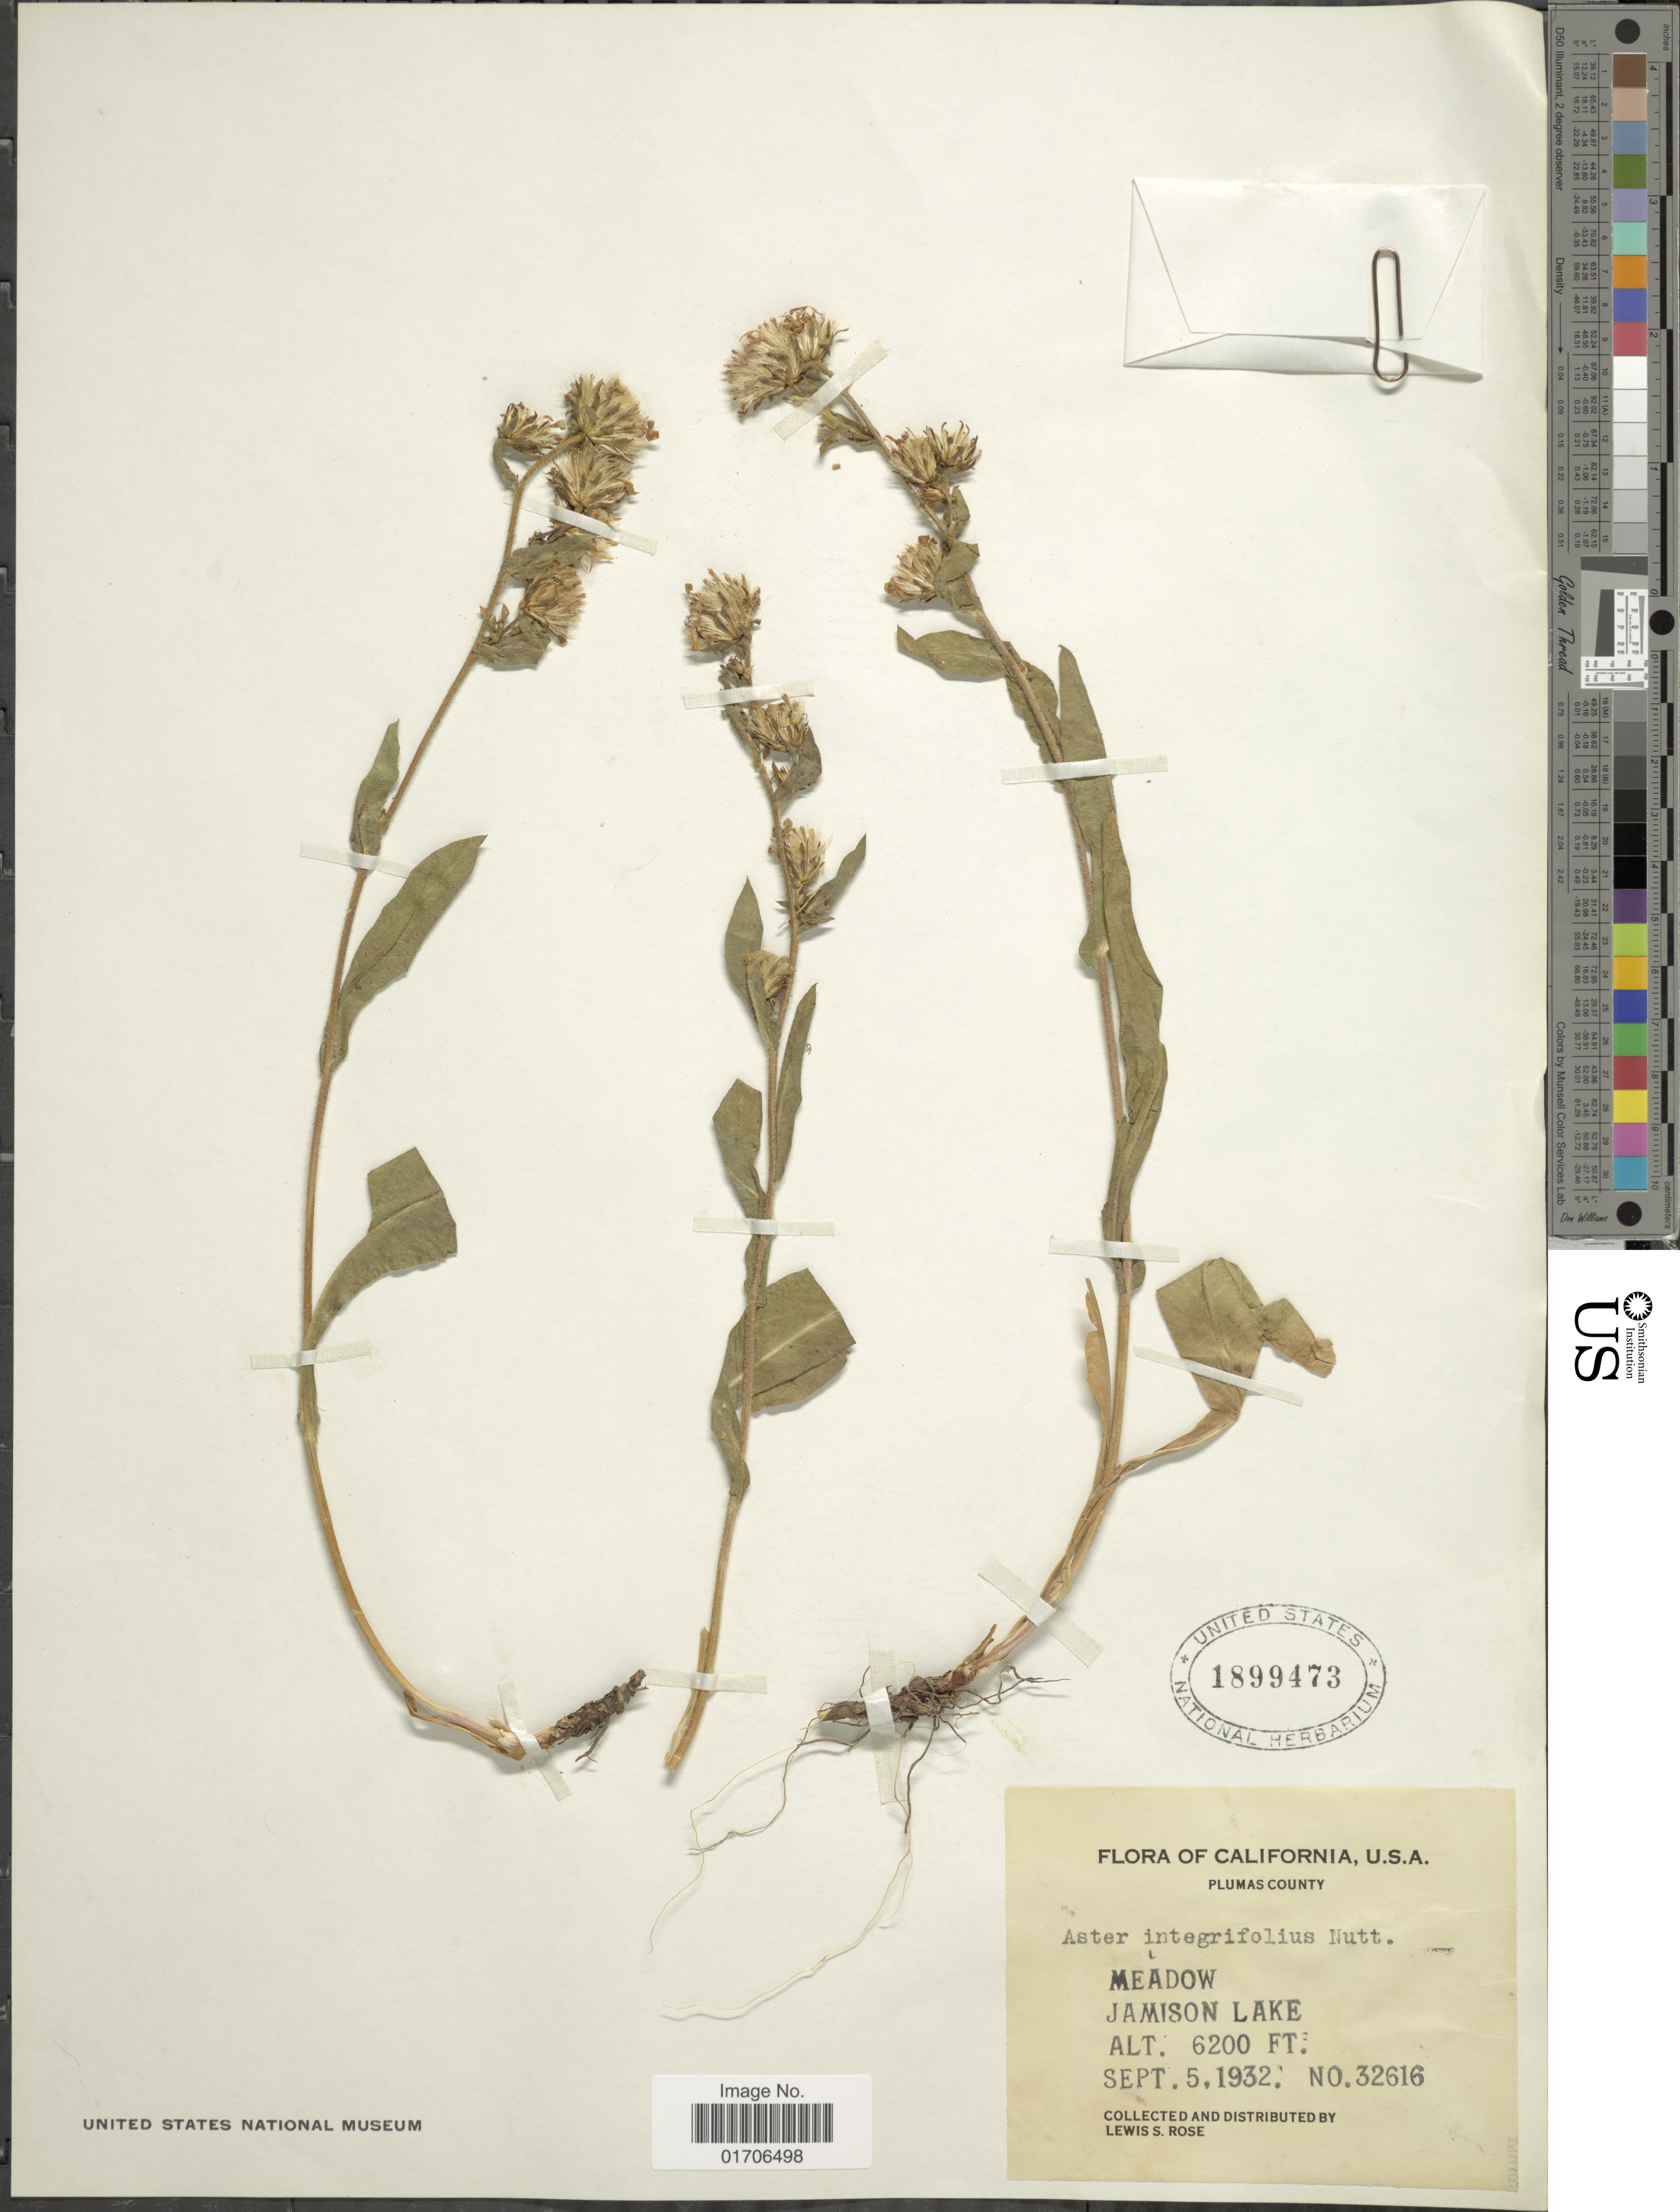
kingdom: Plantae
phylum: Tracheophyta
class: Magnoliopsida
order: Asterales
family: Asteraceae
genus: Eurybia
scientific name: Eurybia integrifolia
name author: (Nutt.) G.L. Nesom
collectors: L. S. Rose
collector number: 32616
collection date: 1932-09-05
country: United States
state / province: California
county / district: Plumas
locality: Plumas County. Meadow, Jamison Lake.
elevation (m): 1890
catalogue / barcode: US 1899473